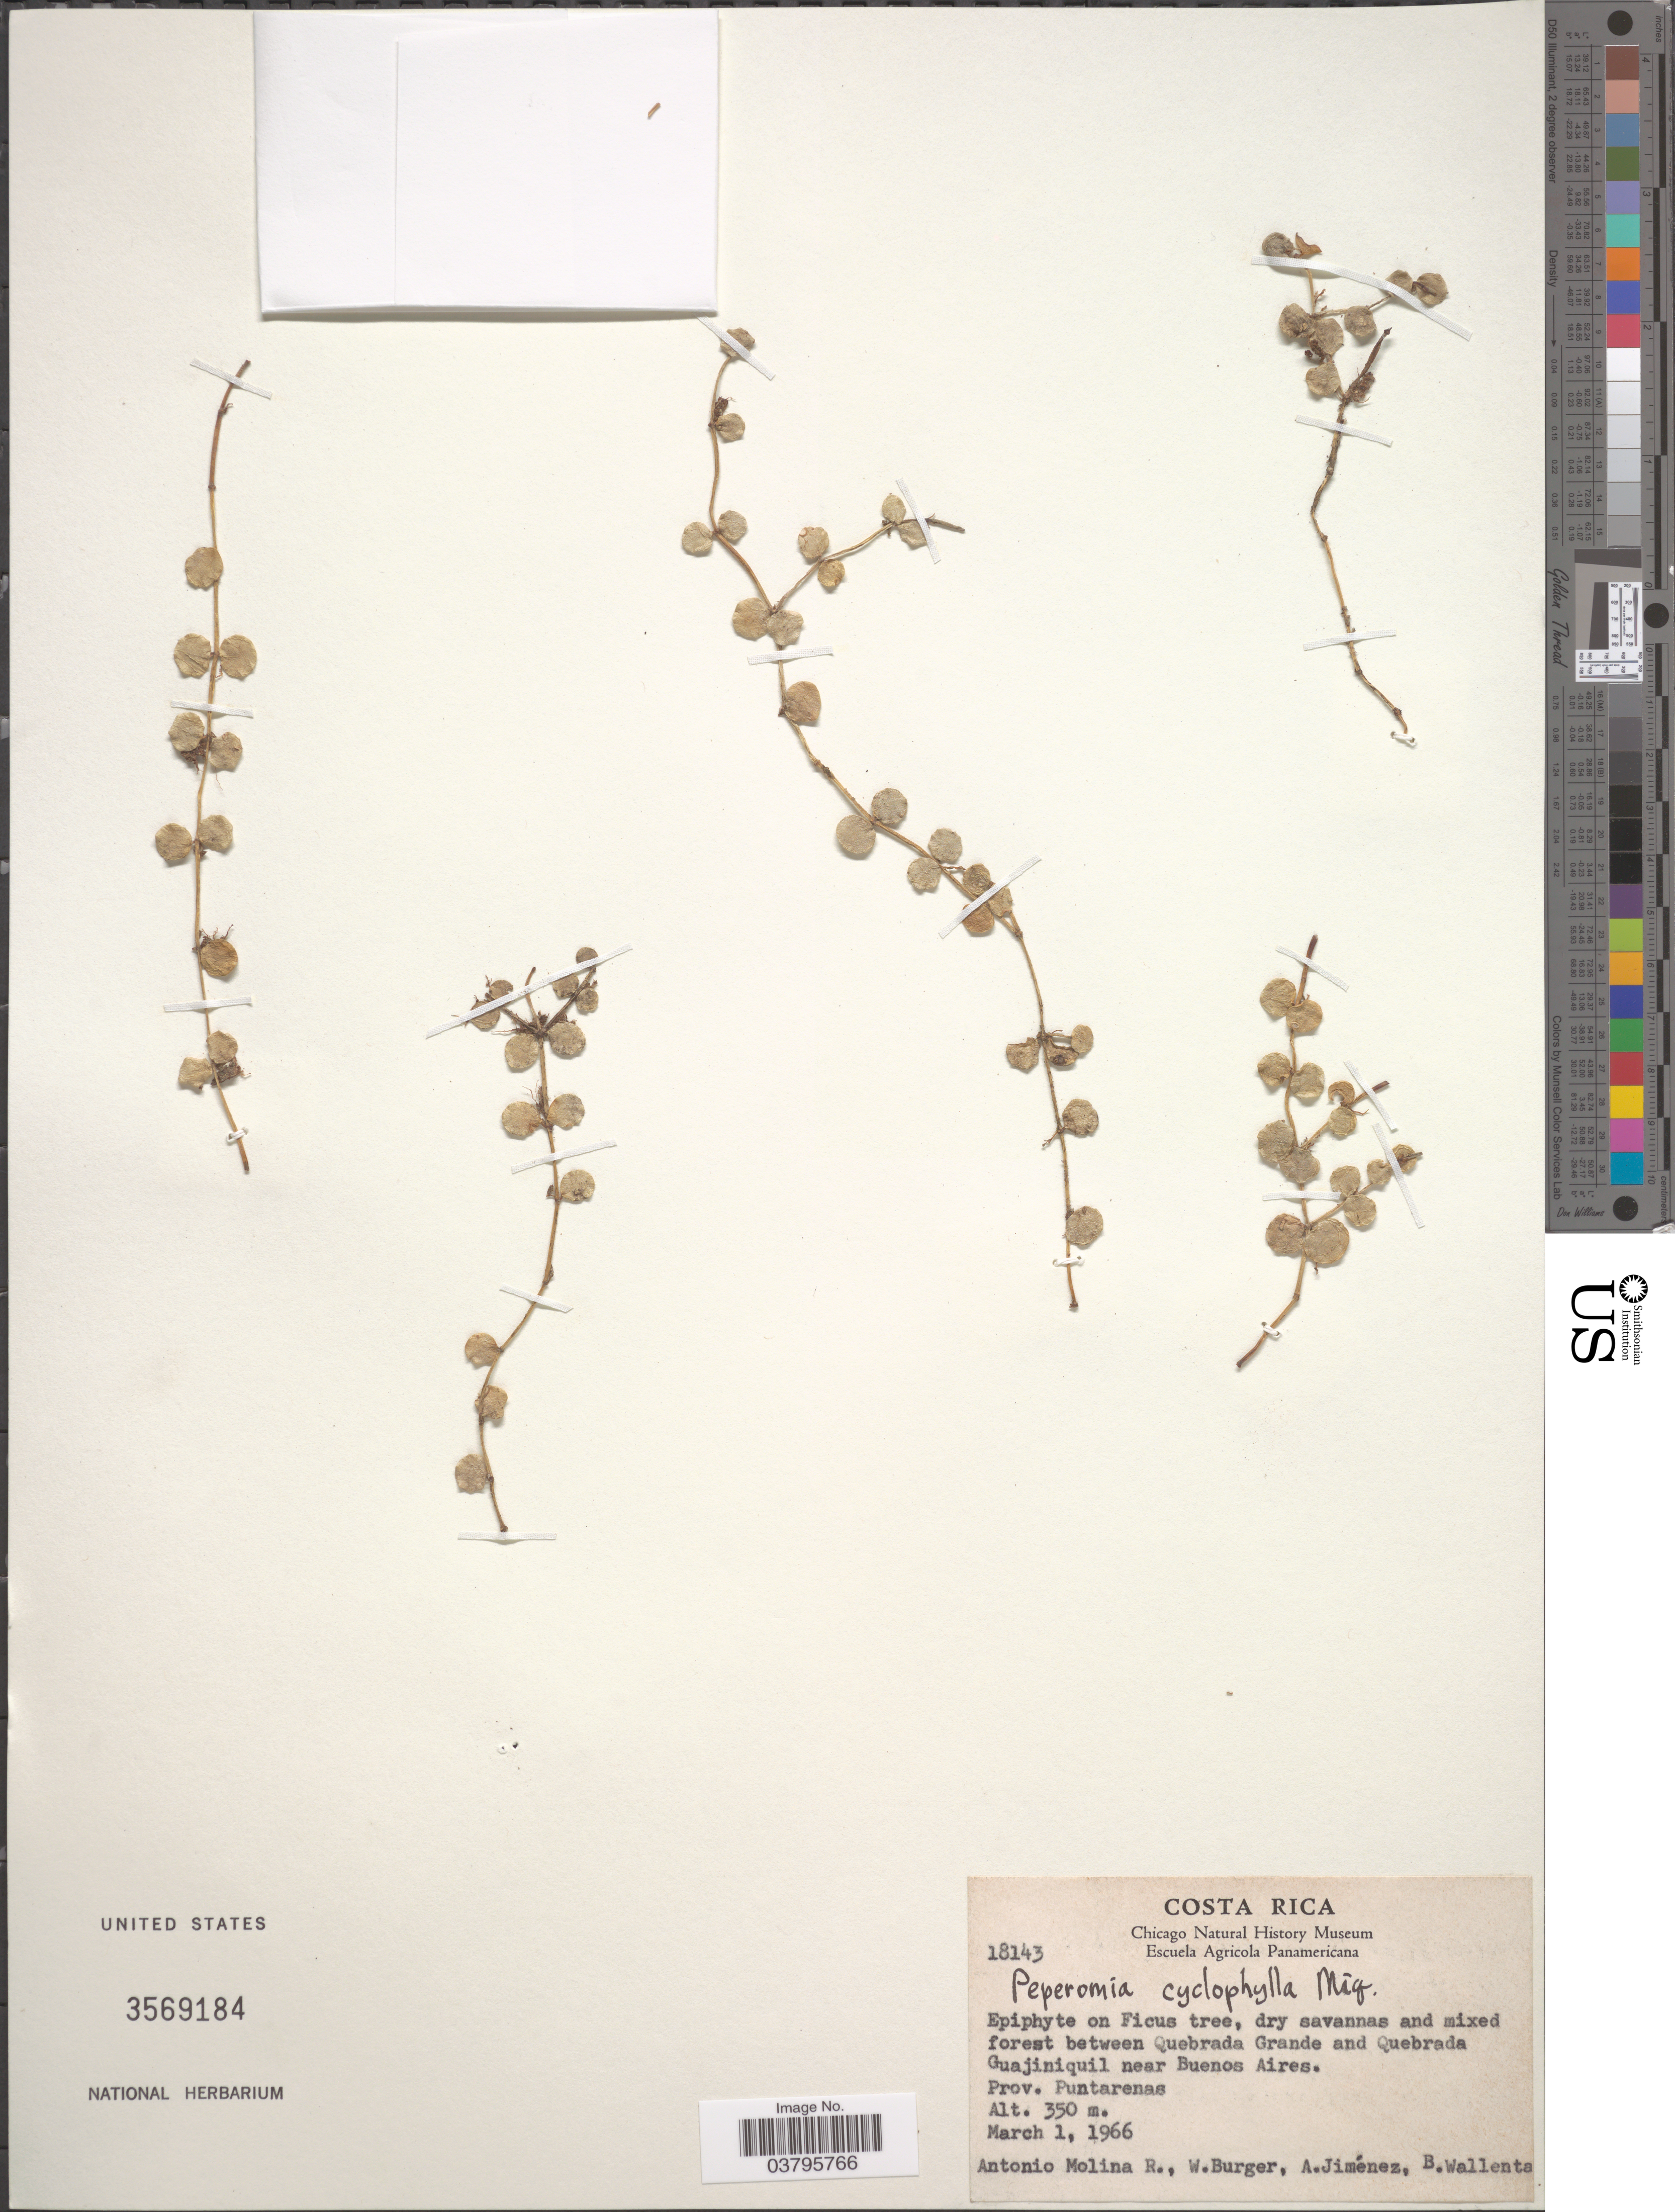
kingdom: Plantae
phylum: Tracheophyta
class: Magnoliopsida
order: Piperales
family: Piperaceae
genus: Peperomia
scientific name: Peperomia cyclophylla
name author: Miq.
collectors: A. Molina R., W. Burger, A. Jiménez & B. Wallenta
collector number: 18143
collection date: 1966-03-01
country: Costa Rica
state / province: Puntarenas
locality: Forest between Quebrada Grande and Quebrada Guajiniquil near Buenos Aires.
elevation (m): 350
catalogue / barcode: US 3569184